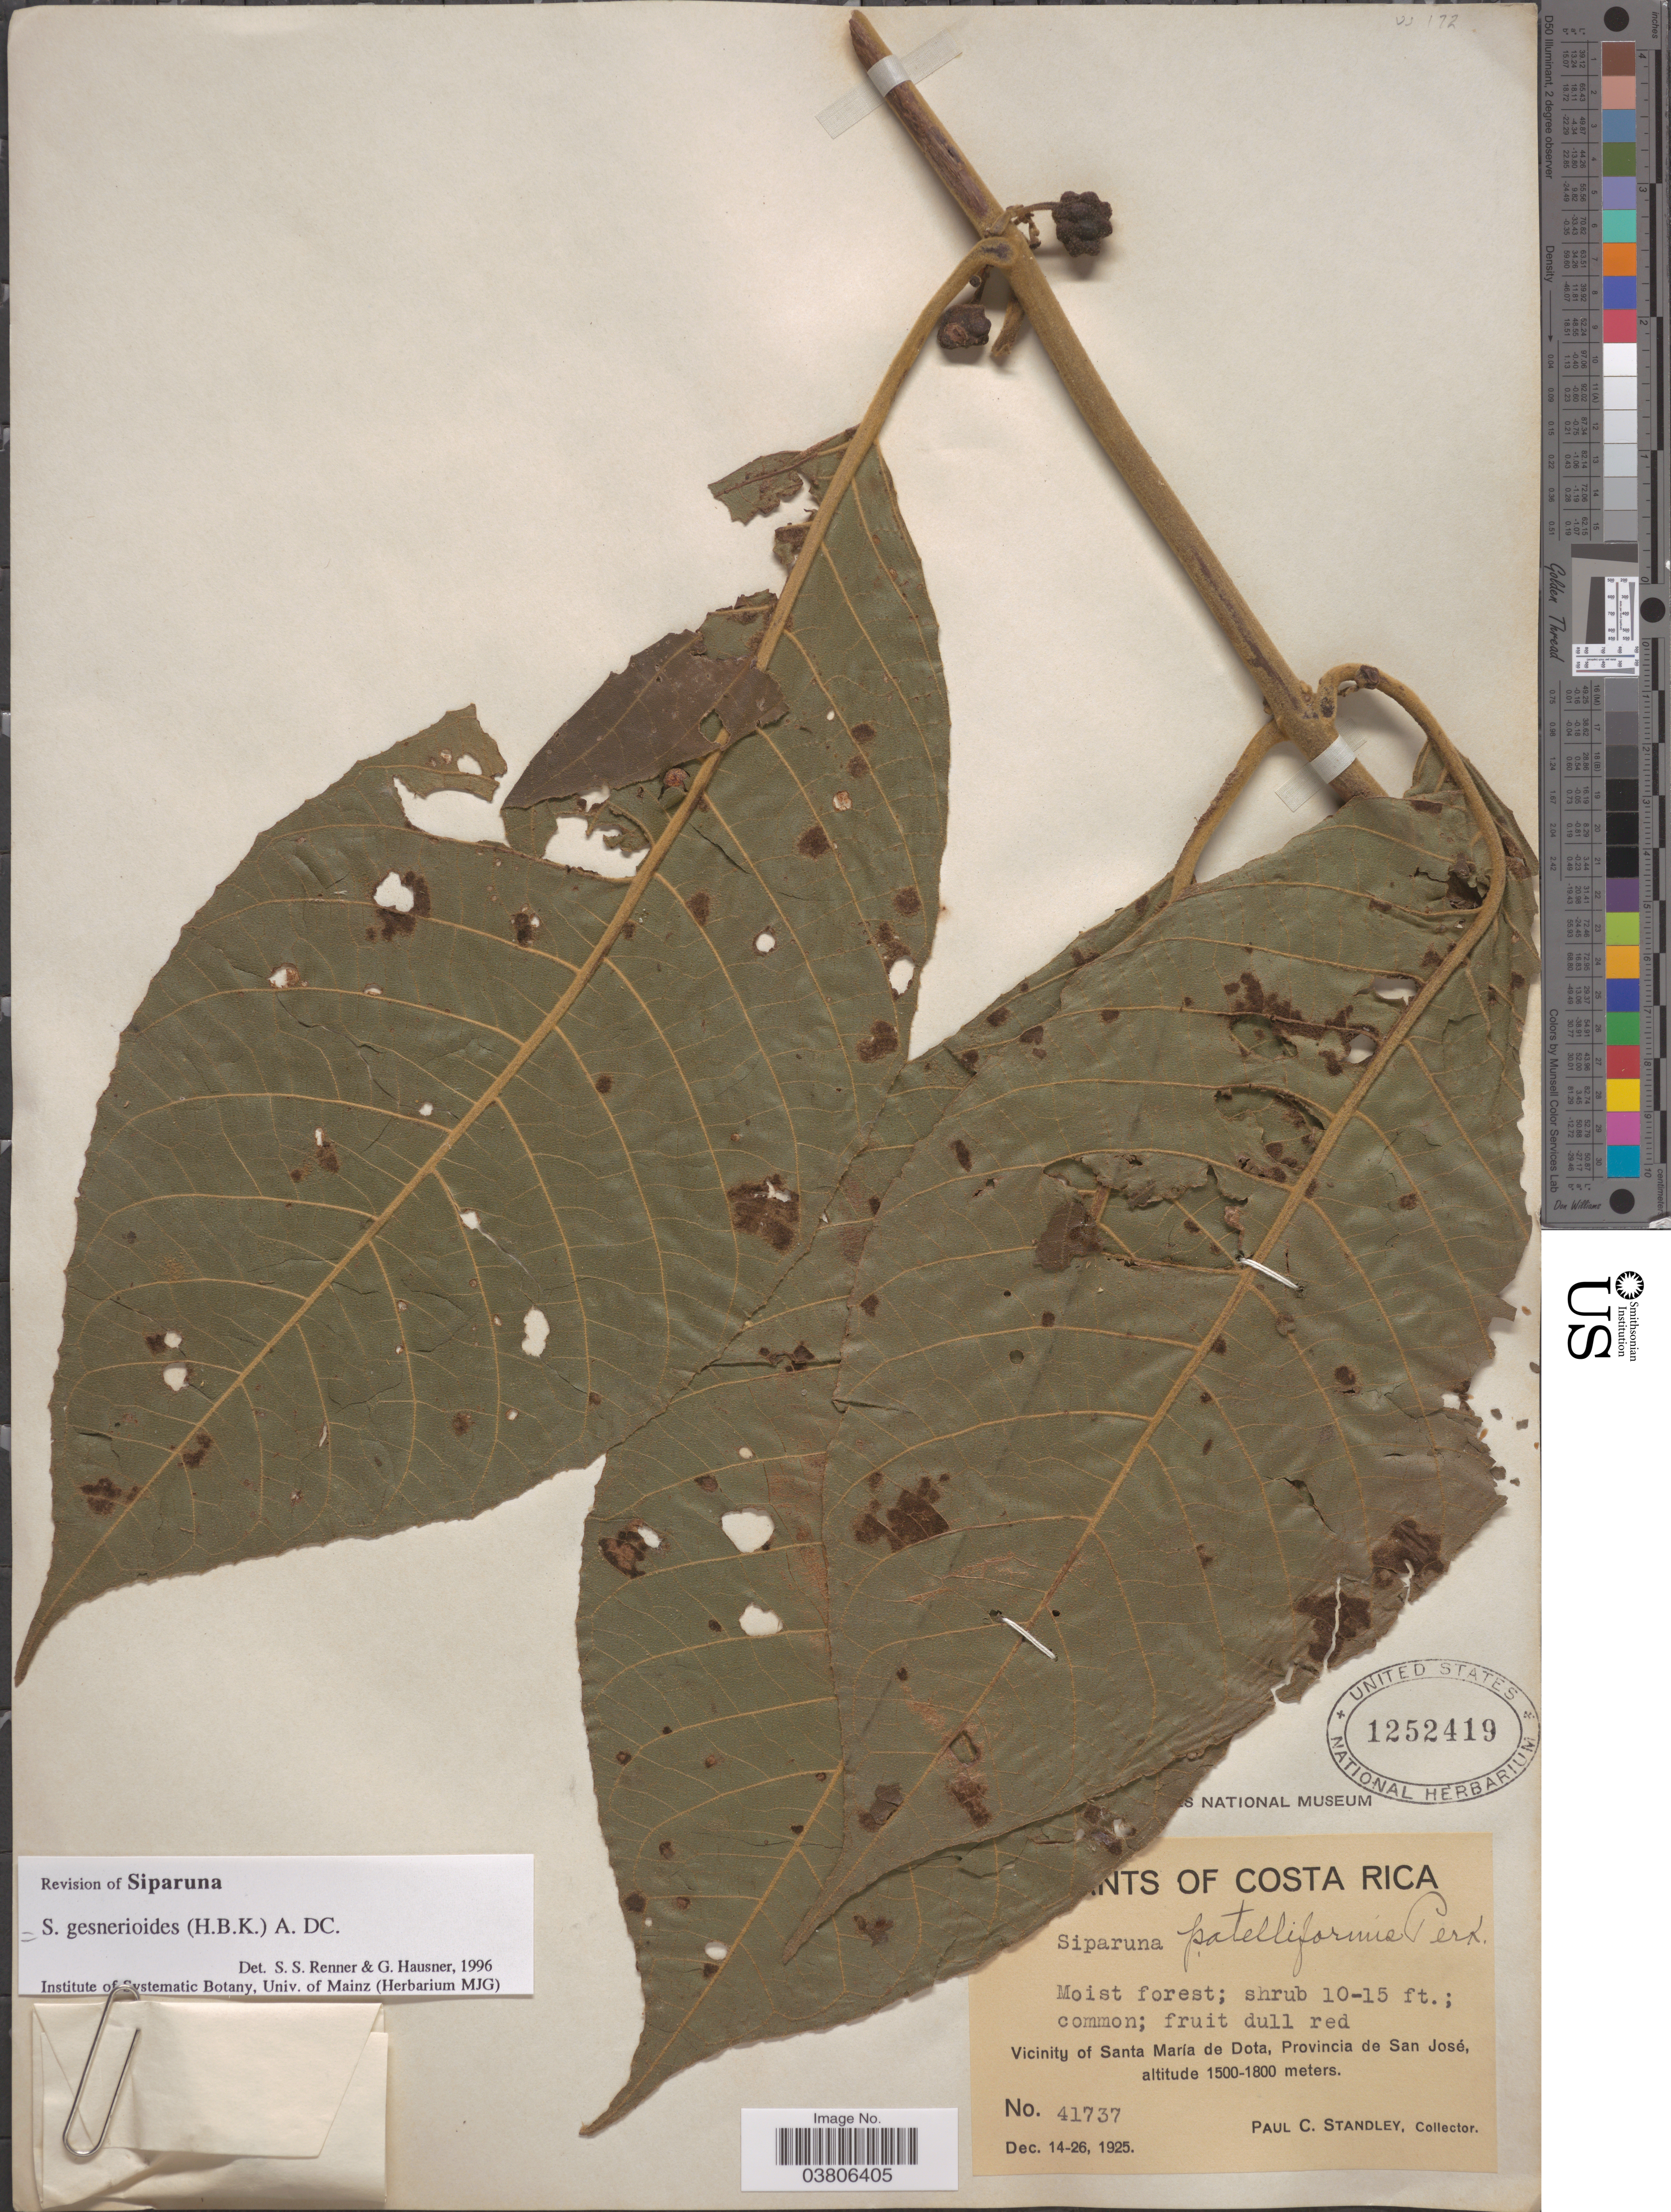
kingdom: Plantae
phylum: Tracheophyta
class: Magnoliopsida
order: Laurales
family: Siparunaceae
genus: Siparuna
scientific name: Siparuna gesnerioides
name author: (Kunth) A. DC.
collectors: P. C. Standley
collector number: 41737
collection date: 1925-12-14/1925-12-26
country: Costa Rica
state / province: San José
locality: Vicinity of Santa María de Dota.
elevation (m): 1500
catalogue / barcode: US 1252419